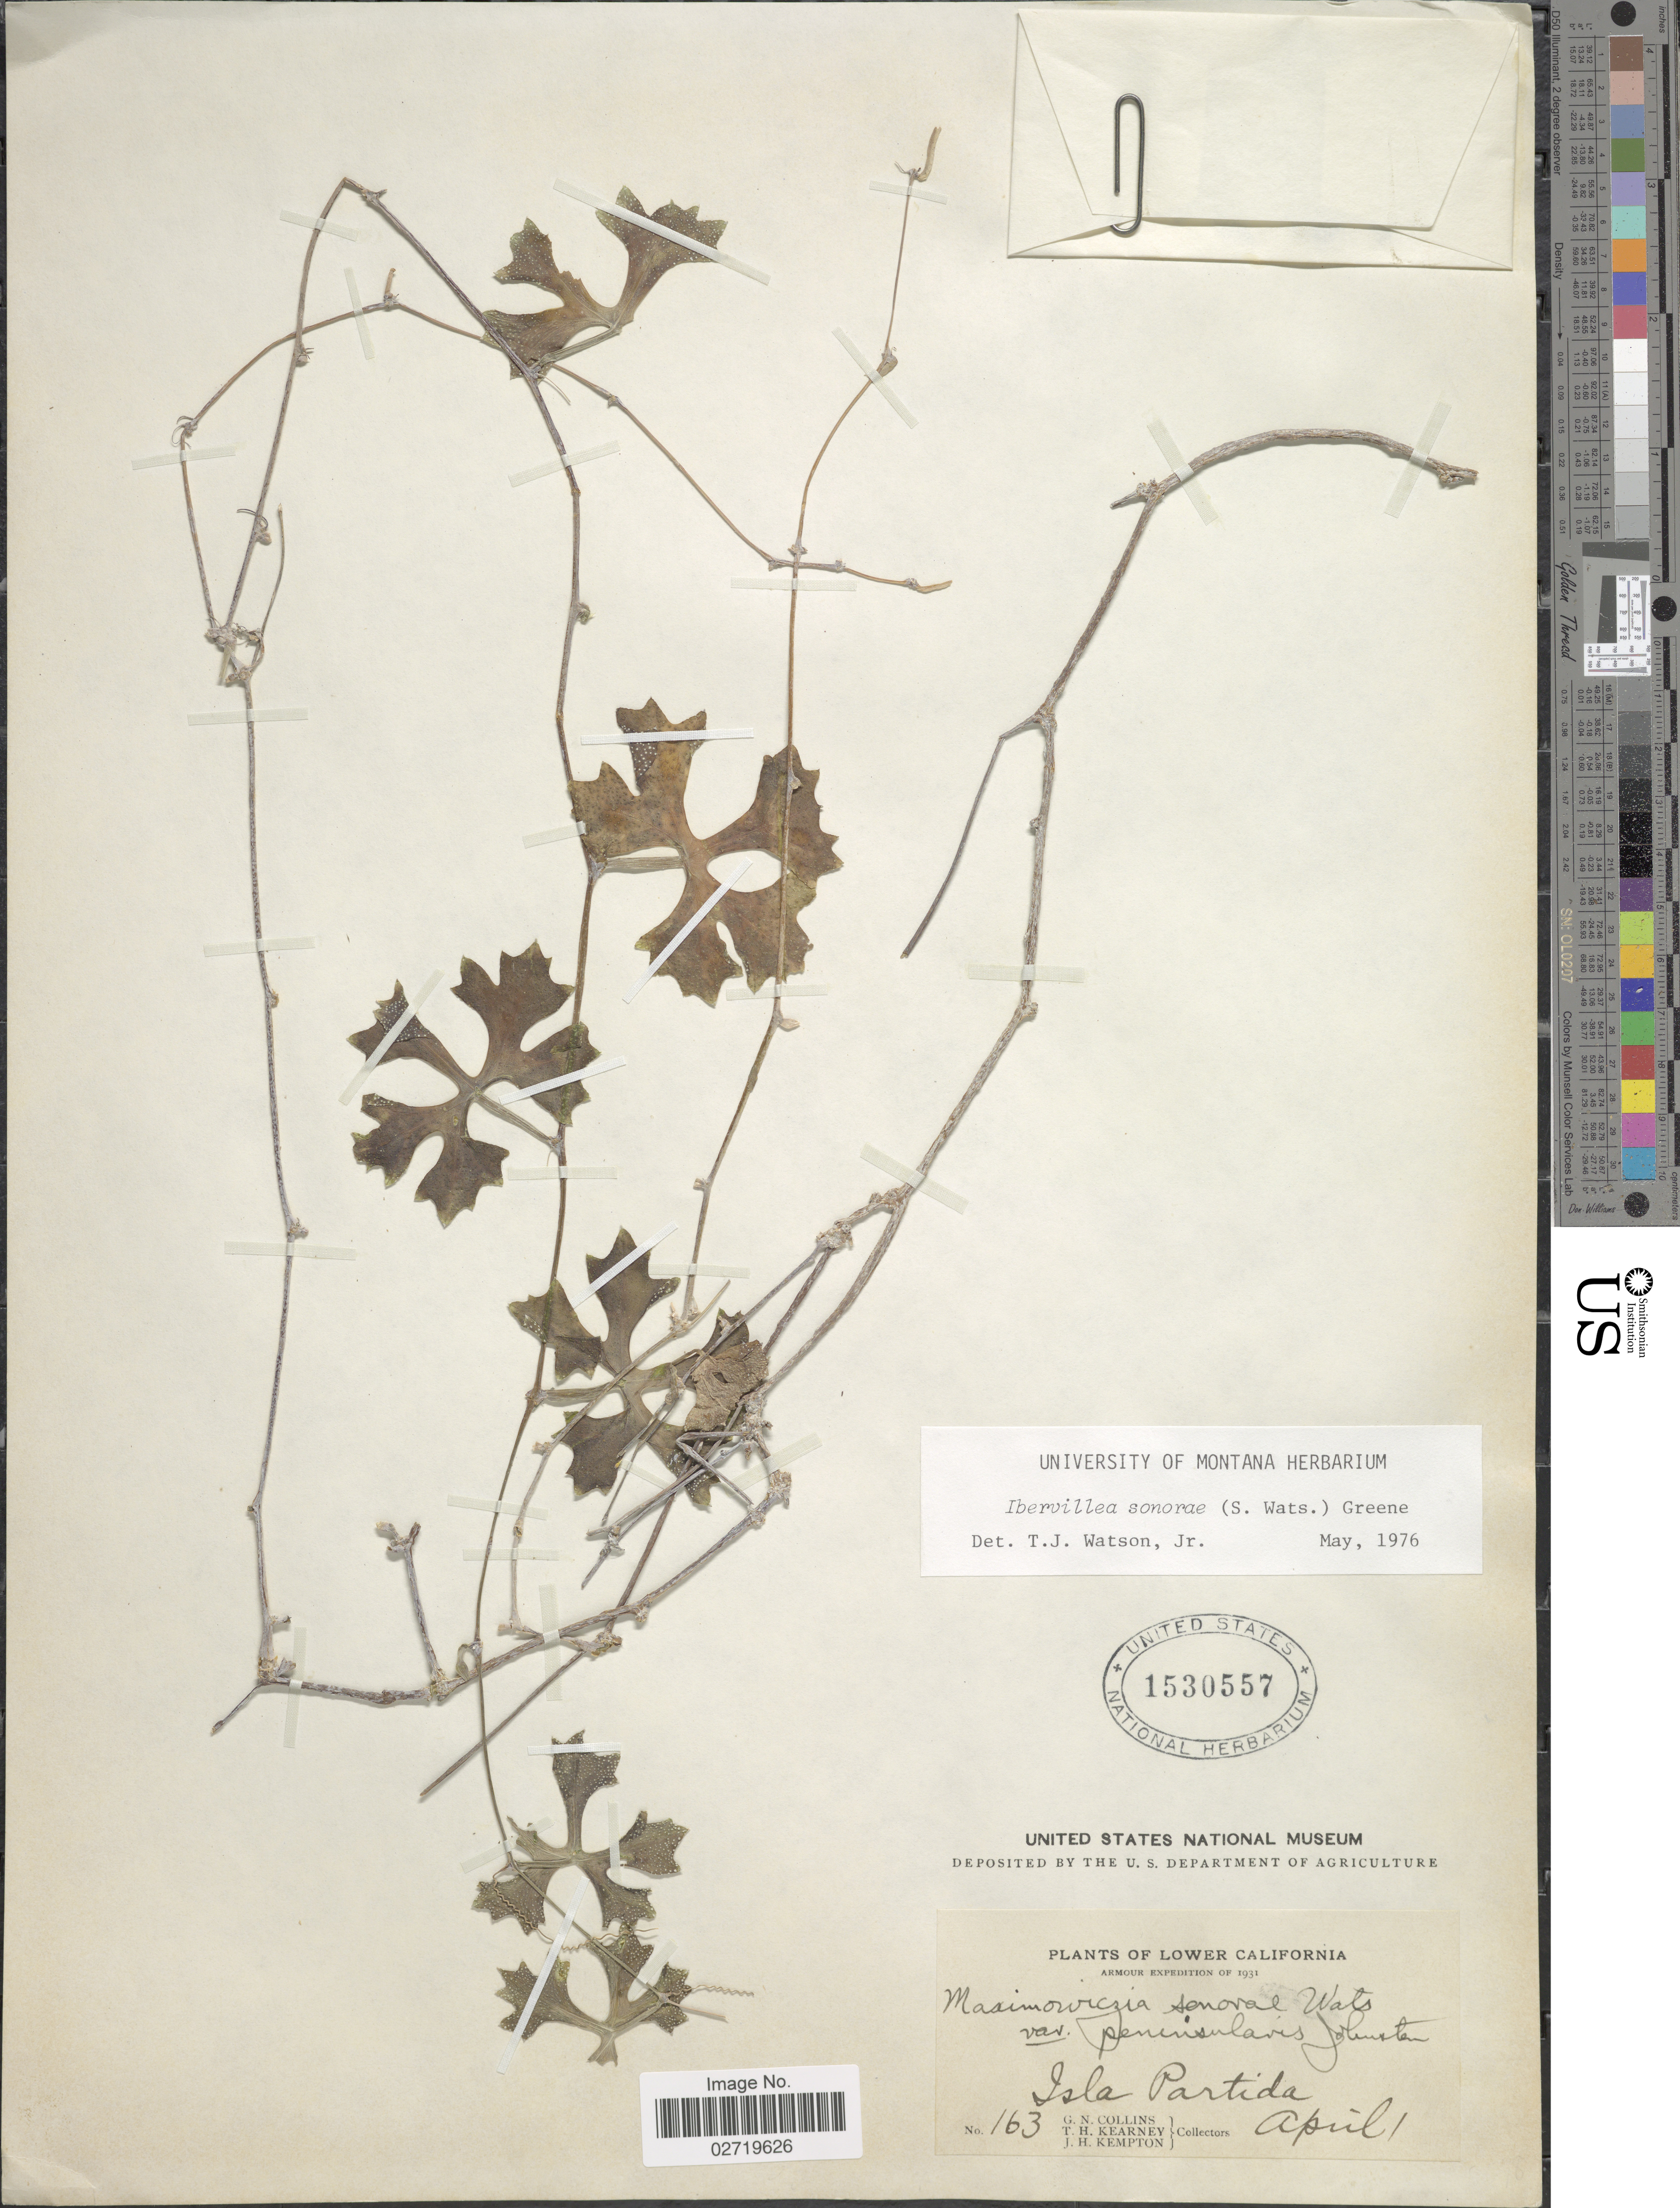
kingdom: Plantae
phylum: Tracheophyta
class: Magnoliopsida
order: Cucurbitales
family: Cucurbitaceae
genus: Ibervillea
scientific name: Ibervillea sonorae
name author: (S. Watson) Greene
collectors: G. Collins, T. H. Kearney & J. H. Kempton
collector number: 163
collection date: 1931-04-01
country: Mexico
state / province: Baja California Norte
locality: Lower California, Isla Partida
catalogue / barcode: US 1530557